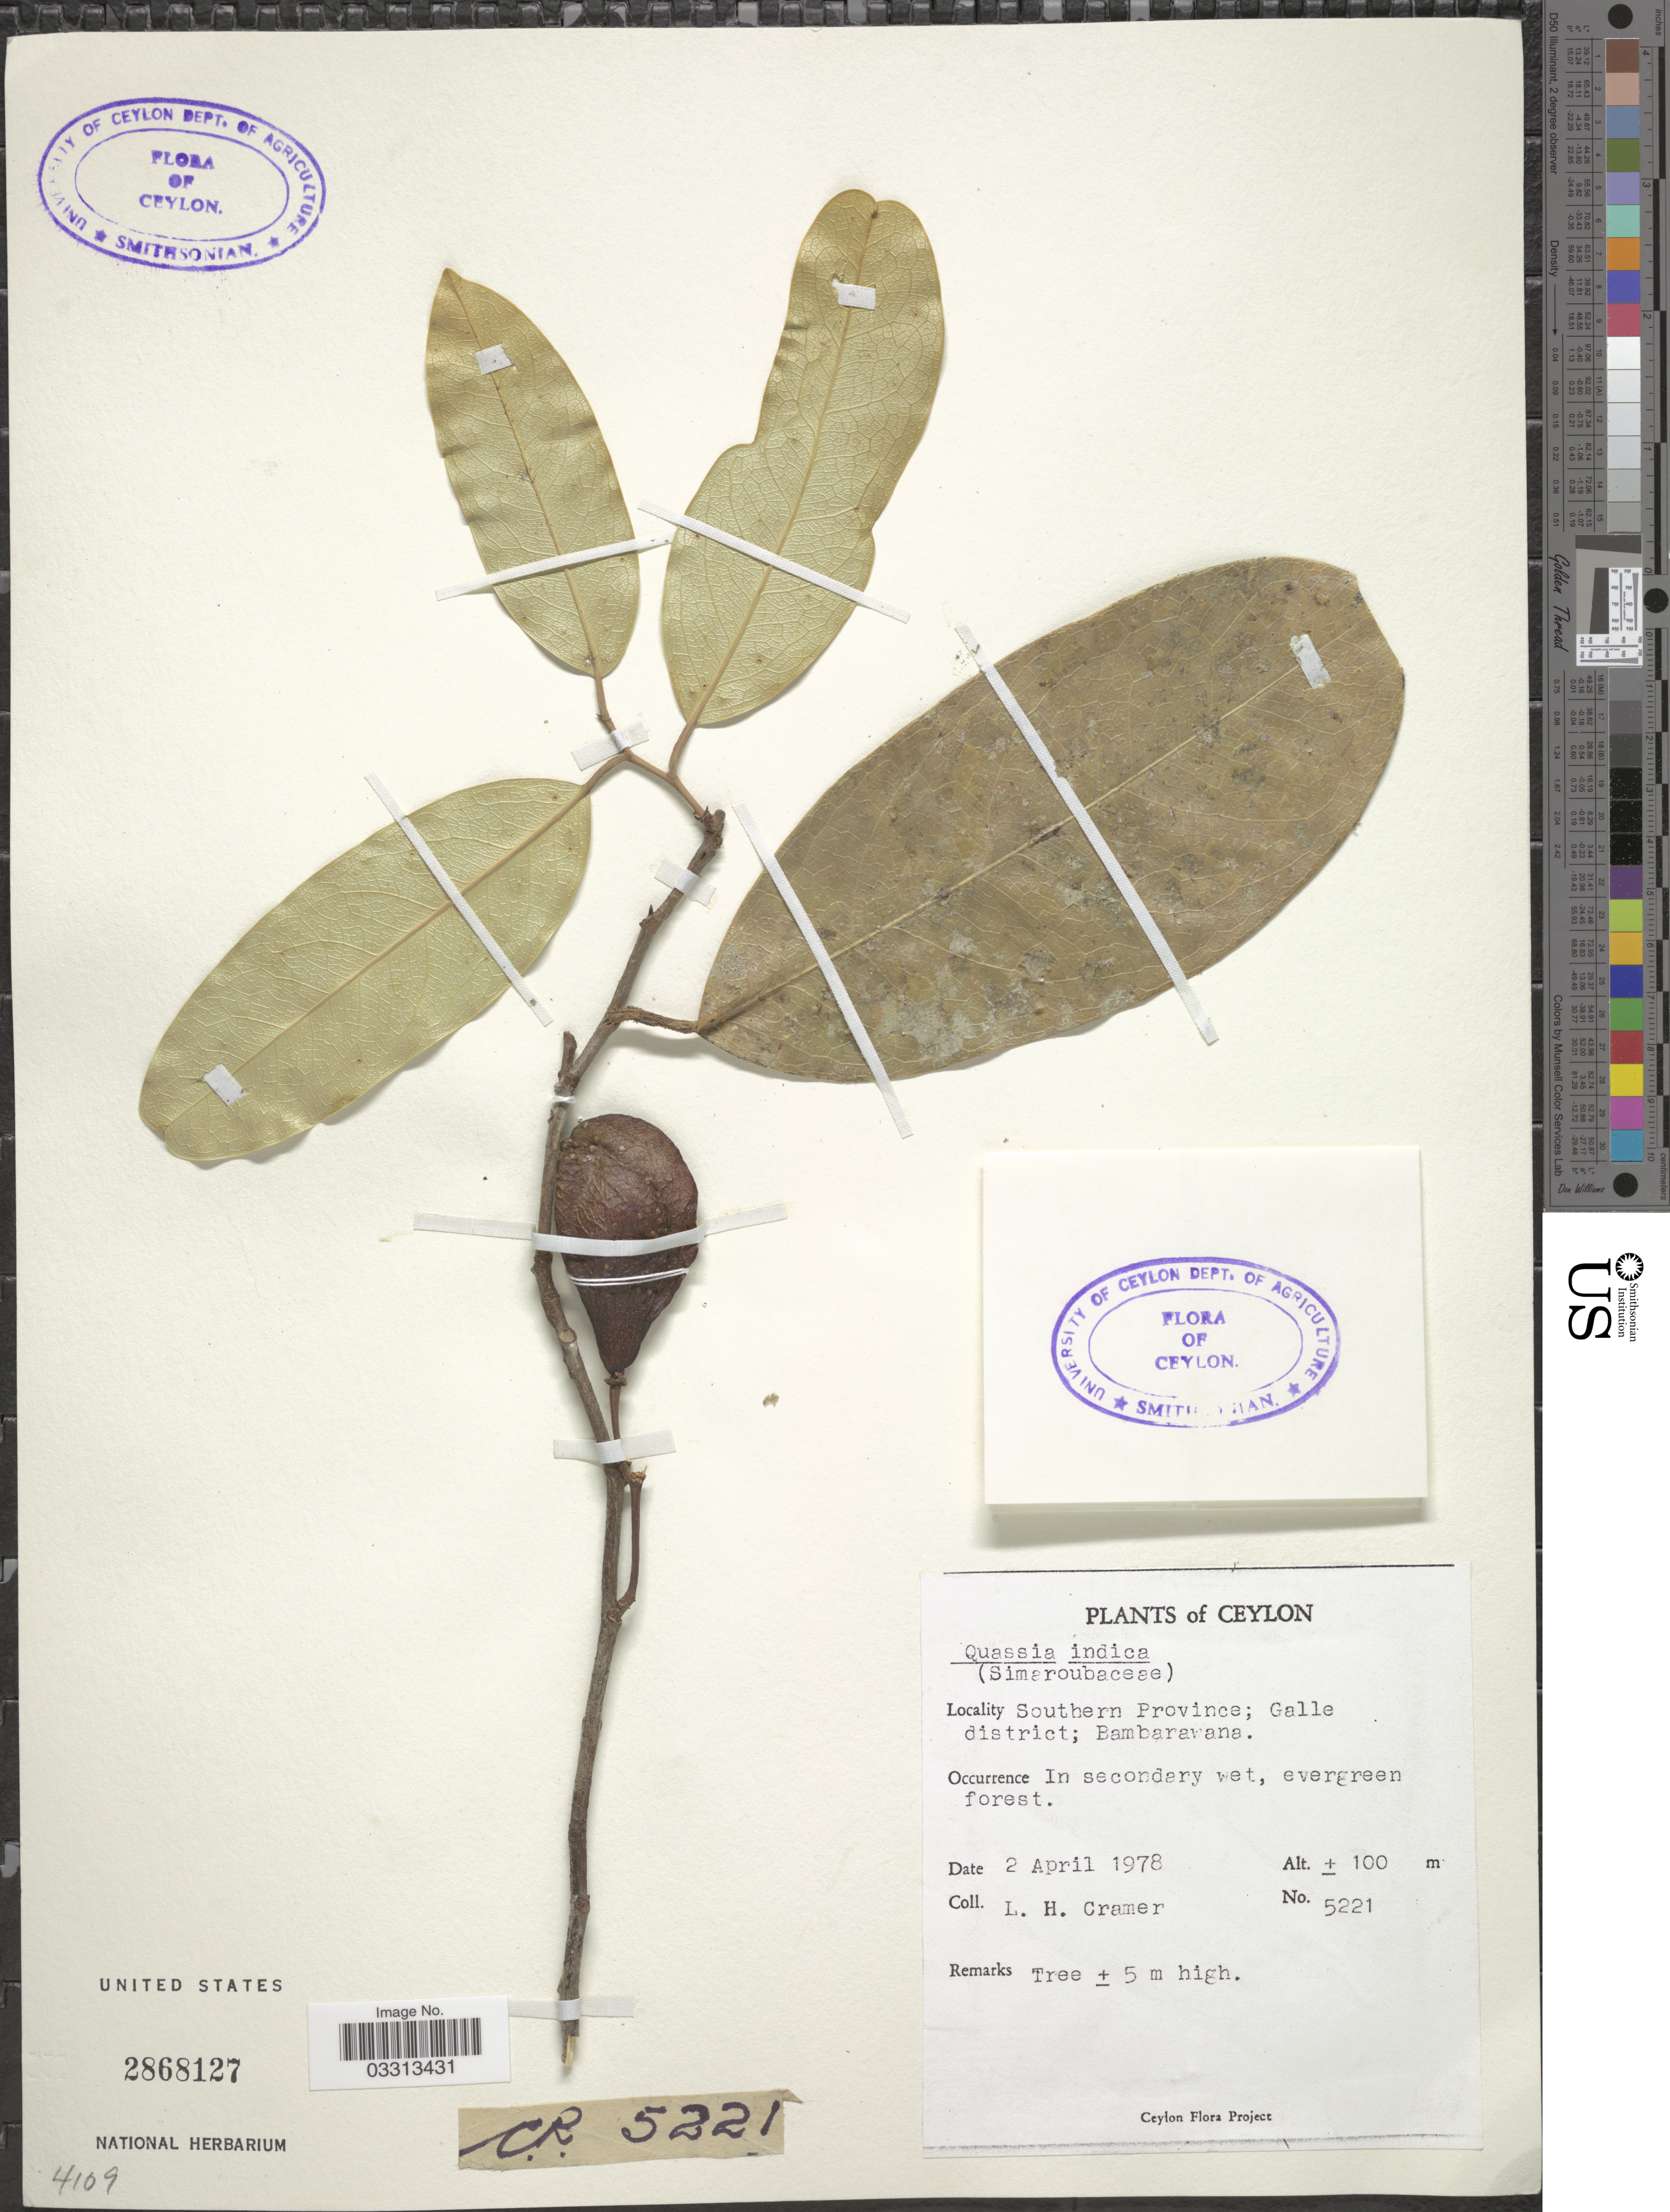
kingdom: Plantae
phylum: Tracheophyta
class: Magnoliopsida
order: Sapindales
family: Simaroubaceae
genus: Samadera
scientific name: Samadera indica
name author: Gaertn.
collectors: L. H. Cramer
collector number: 5221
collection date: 1978-04-02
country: Sri Lanka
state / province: Southern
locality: Ceylon. Galle district; Bambarawana.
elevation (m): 100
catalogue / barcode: US 2868127